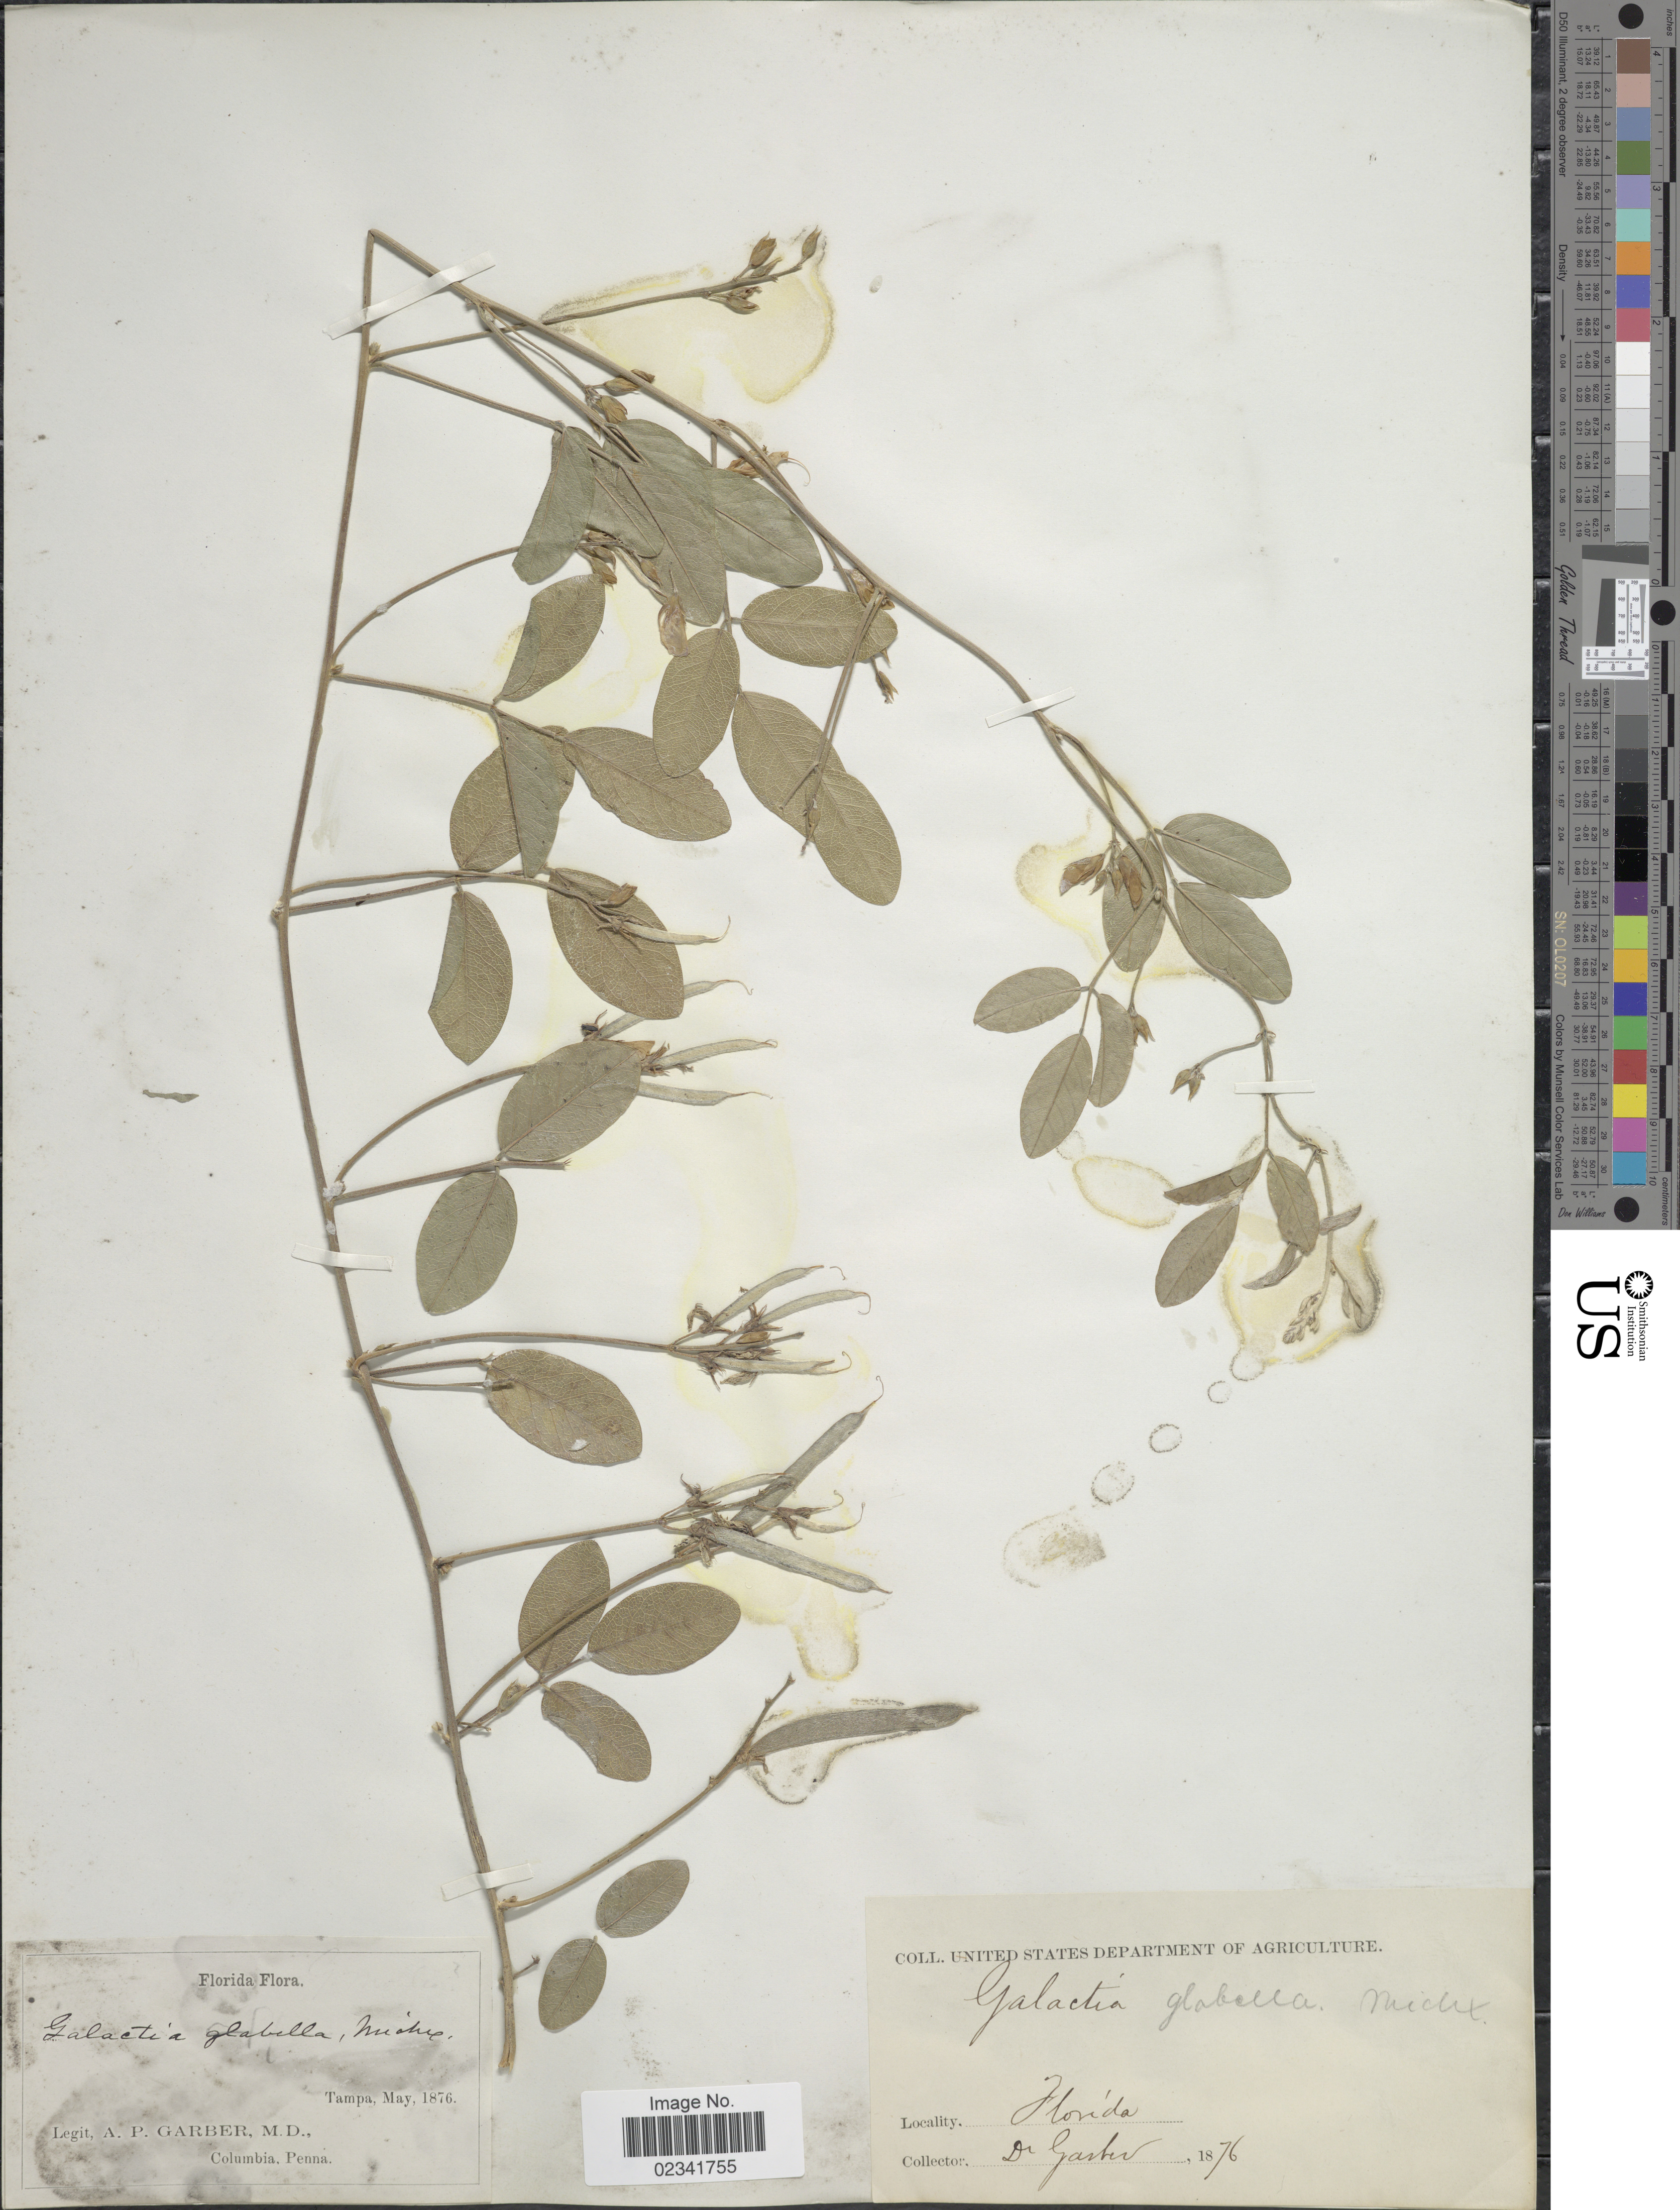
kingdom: Plantae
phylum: Tracheophyta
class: Magnoliopsida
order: Fabales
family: Fabaceae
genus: Galactia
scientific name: Galactia regularis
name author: (L.) Britton, Stearns & Poggenb.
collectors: A. P. Garber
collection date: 1876-05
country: United States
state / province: Florida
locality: Tampa, Florida